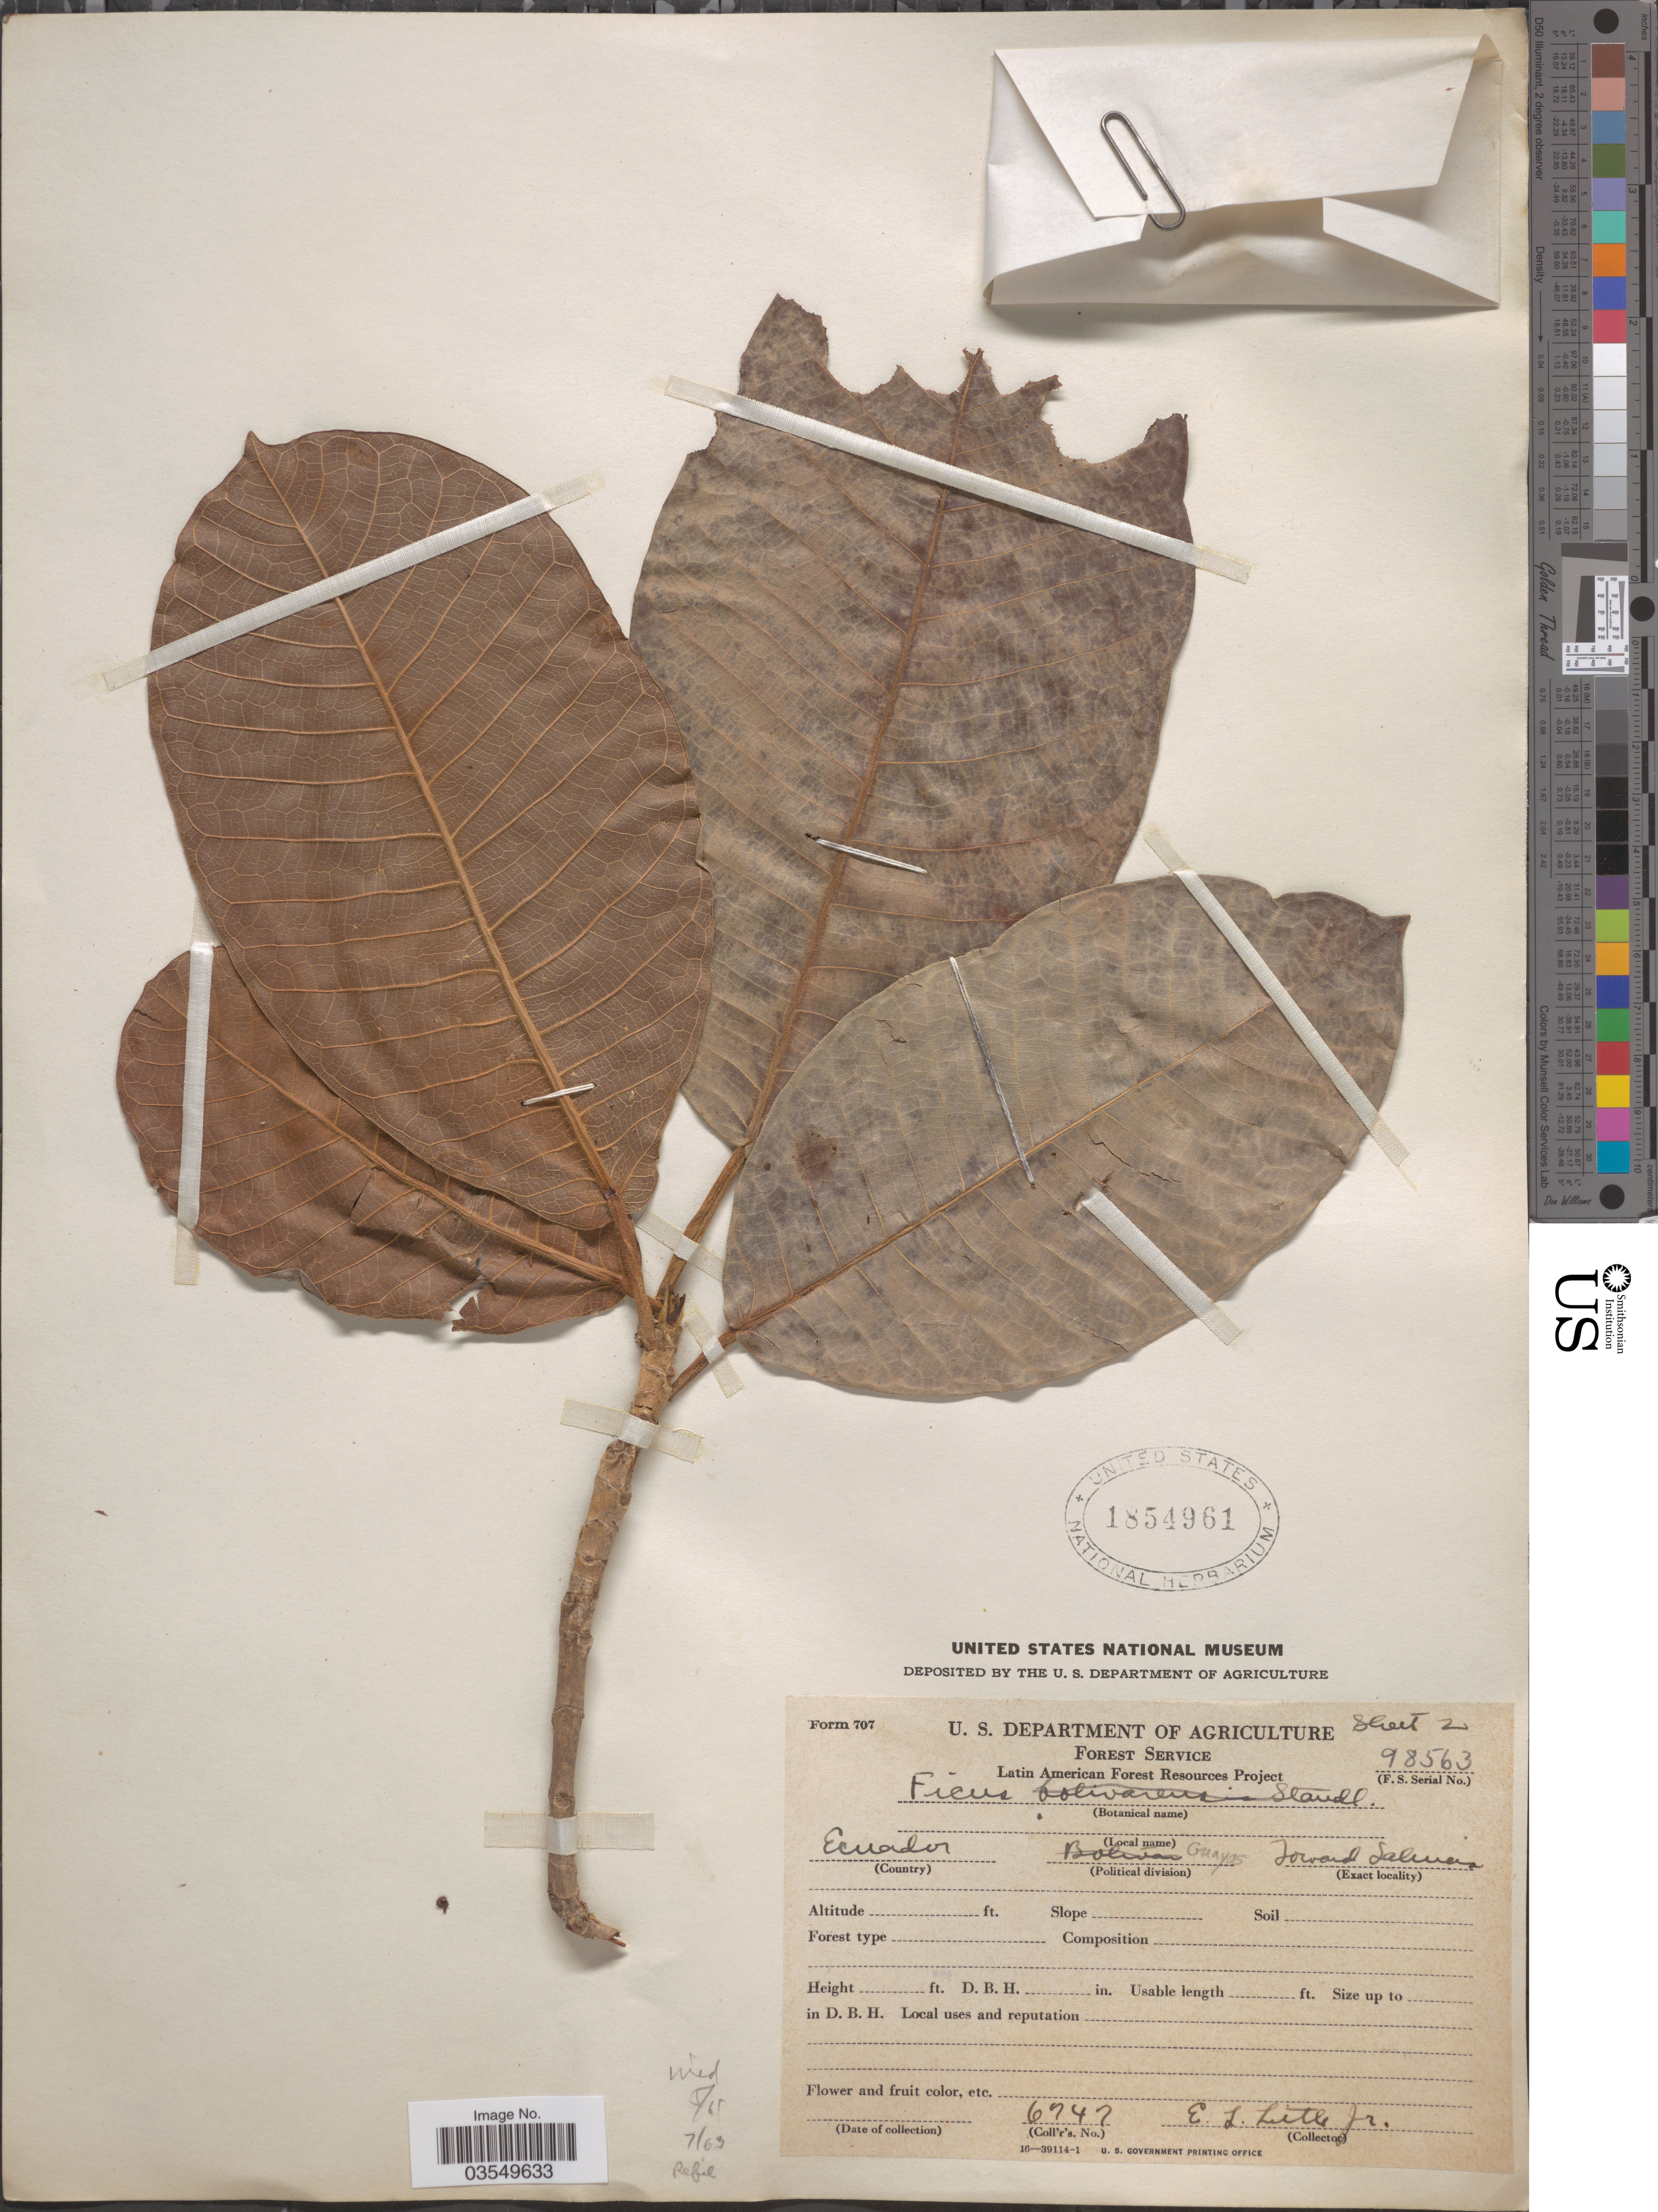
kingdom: Plantae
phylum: Tracheophyta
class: Magnoliopsida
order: Rosales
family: Moraceae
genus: Ficus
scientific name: Ficus sp.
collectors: E. L. Little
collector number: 6747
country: Ecuador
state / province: Guayas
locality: Toward Salinas.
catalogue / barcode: US 1854961